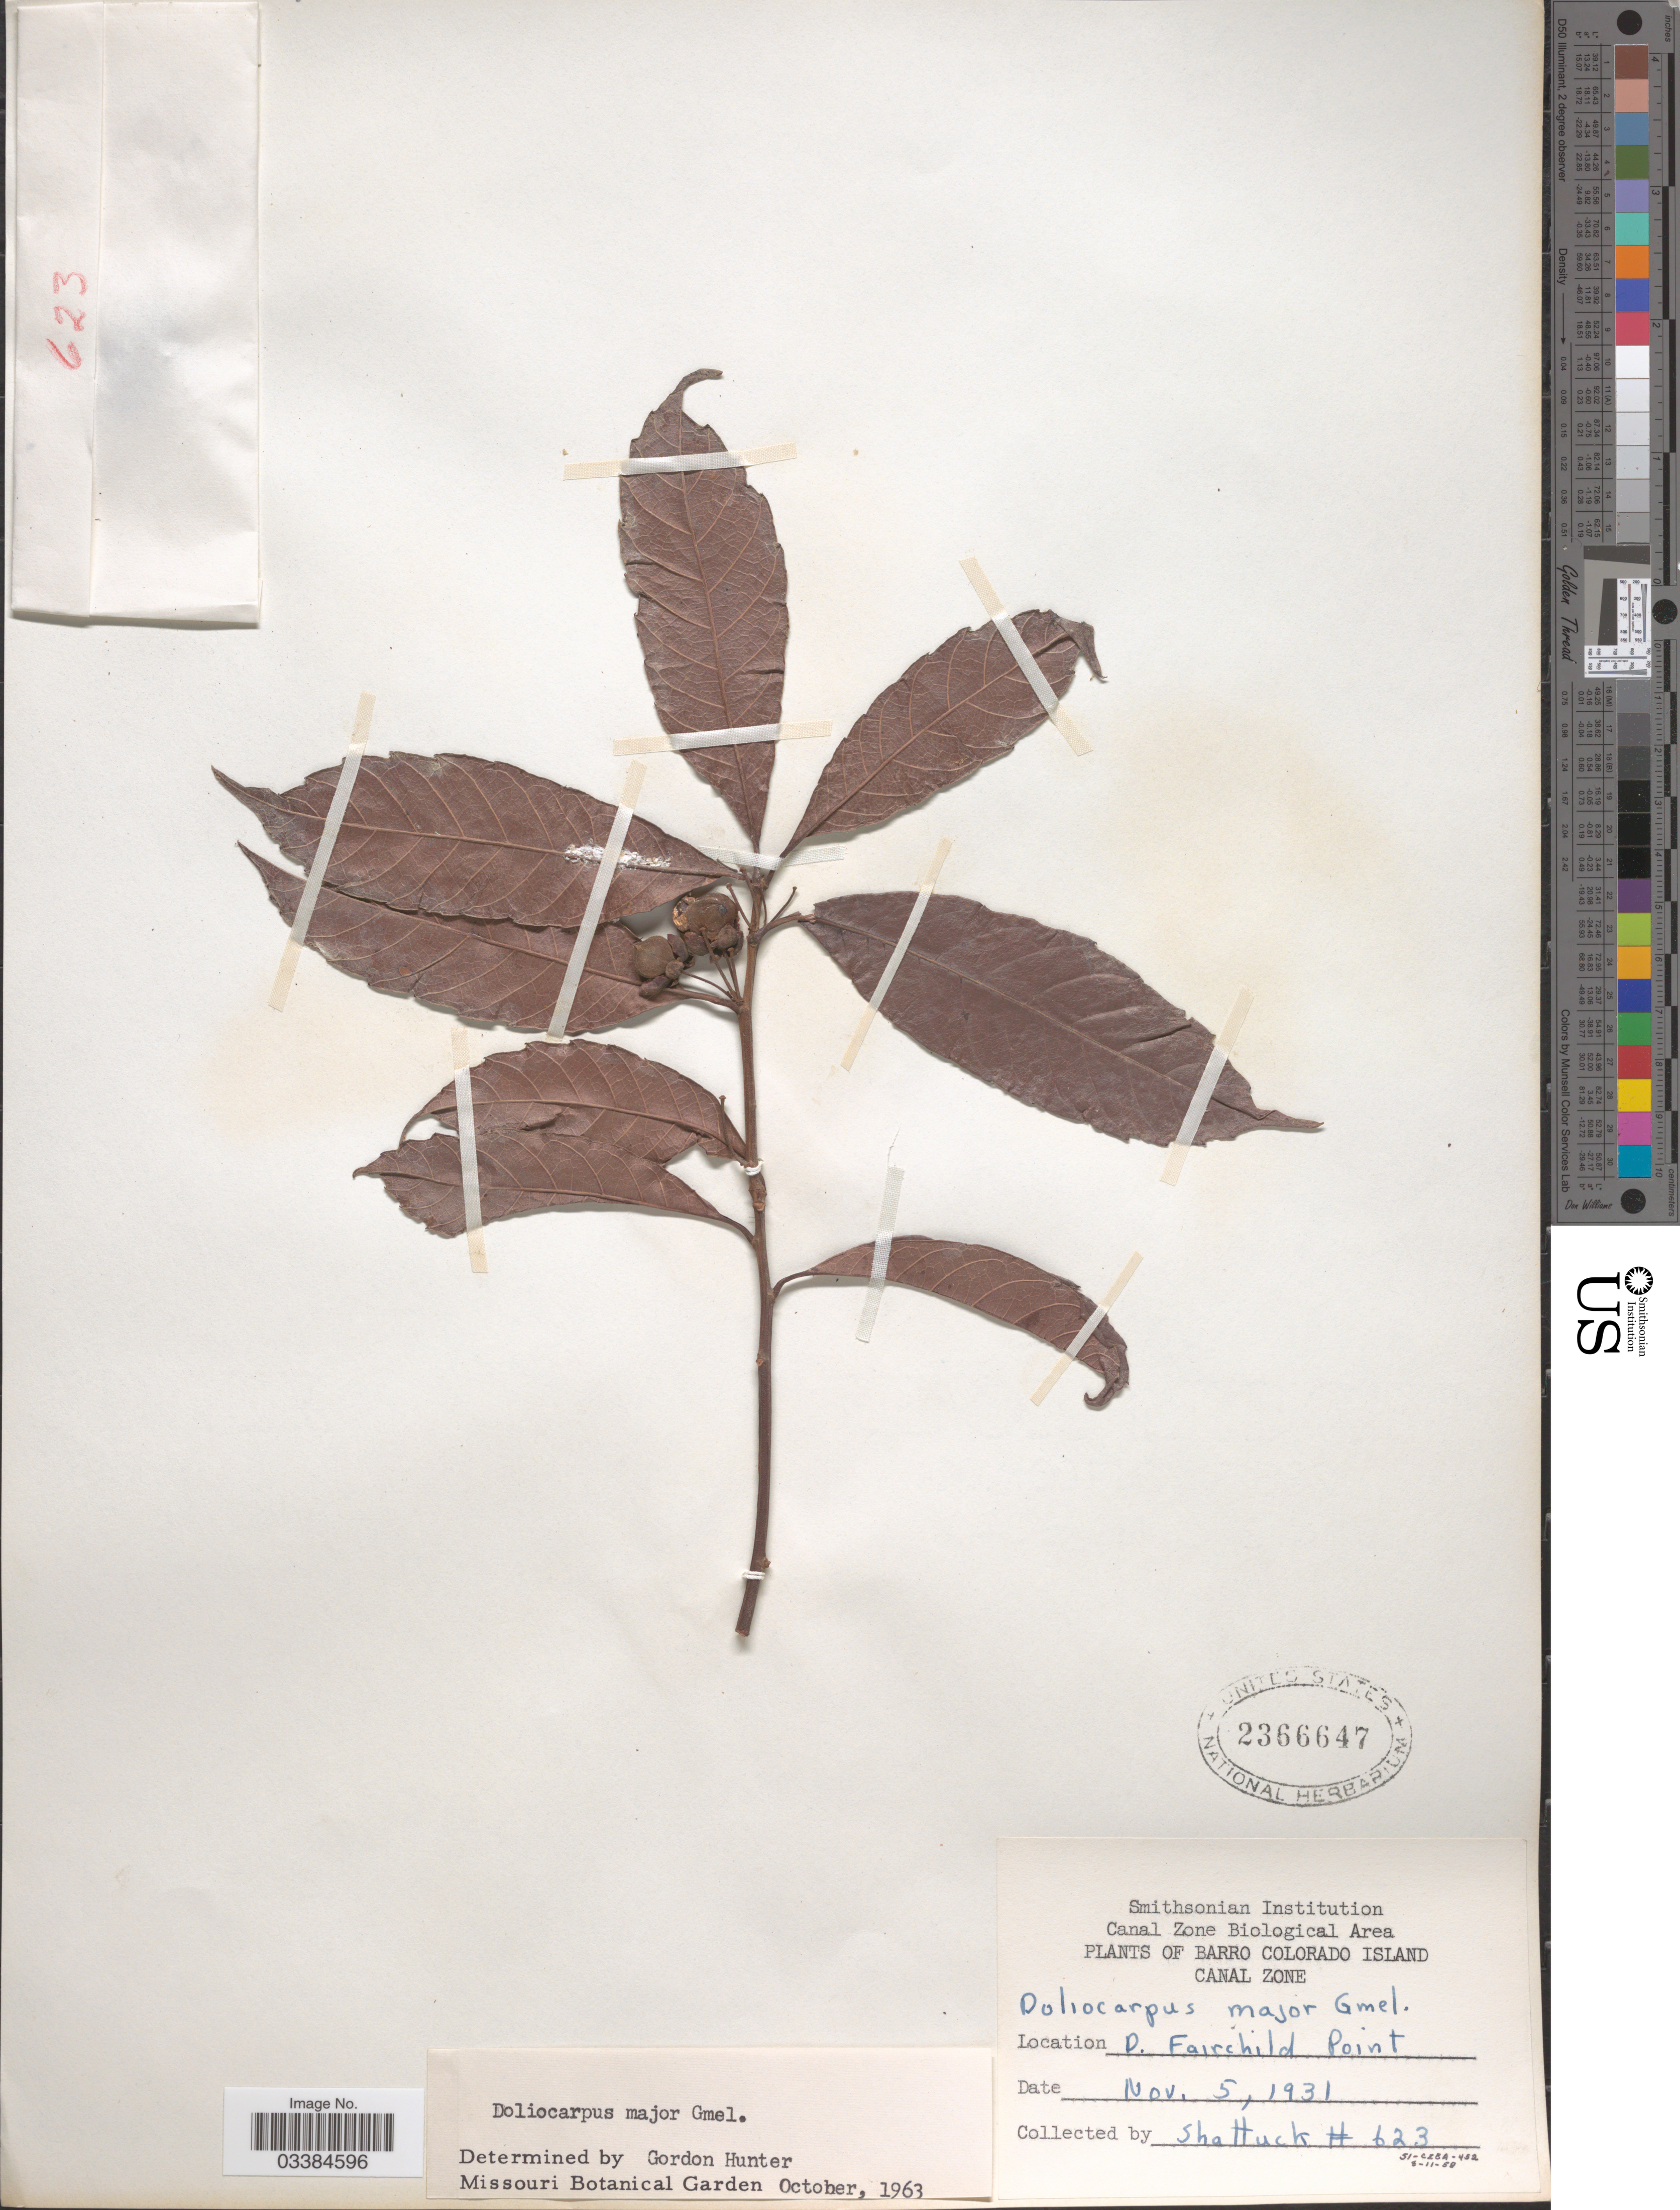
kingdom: Plantae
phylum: Tracheophyta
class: Magnoliopsida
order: Dilleniales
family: Dilleniaceae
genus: Doliocarpus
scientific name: Doliocarpus major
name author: J.F. Gmel.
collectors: Shattuck, --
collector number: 623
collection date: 1931-11-05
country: Panama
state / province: Panamá Oeste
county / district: Canal Zone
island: Barro Colorado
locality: Barro Colorado Island. Canal Zone. D. Fairchild Point.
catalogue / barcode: US 2366647